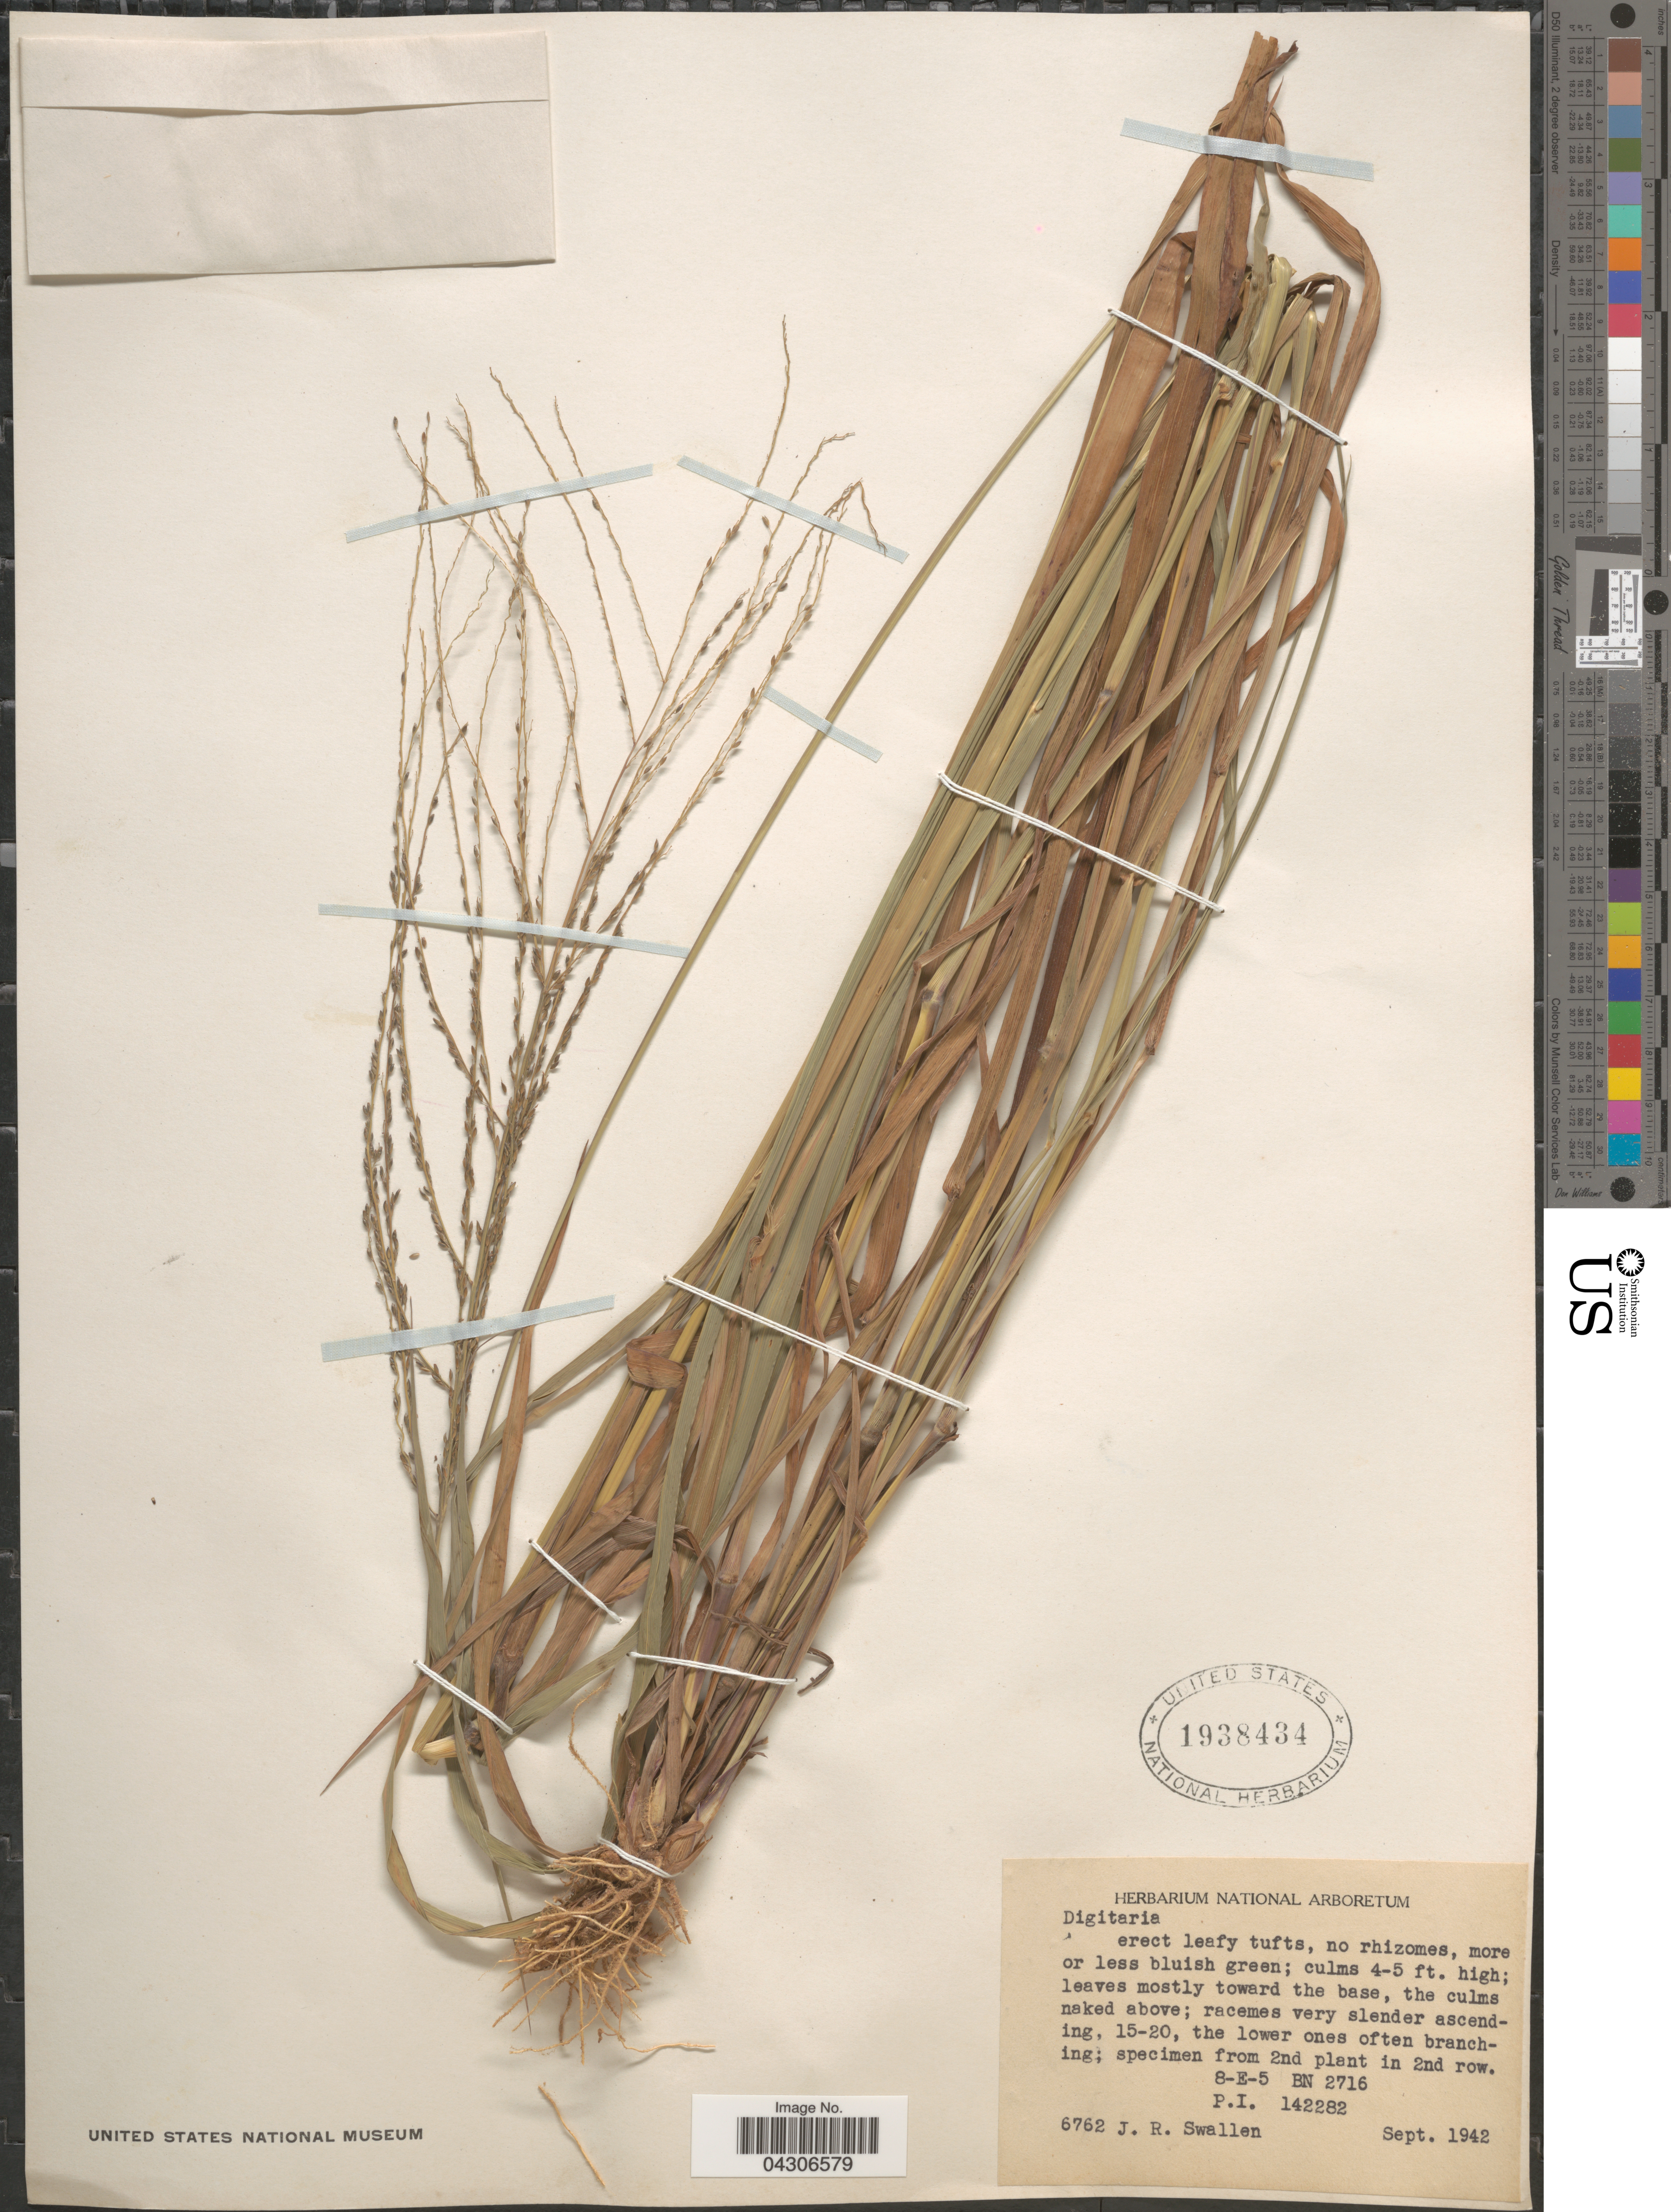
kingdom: Plantae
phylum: Tracheophyta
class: Liliopsida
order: Poales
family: Poaceae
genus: Digitaria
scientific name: Digitaria sp.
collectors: J. R. Swallen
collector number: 6762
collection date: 1942-09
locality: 8-E-5 BN 2716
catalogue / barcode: US 1938434